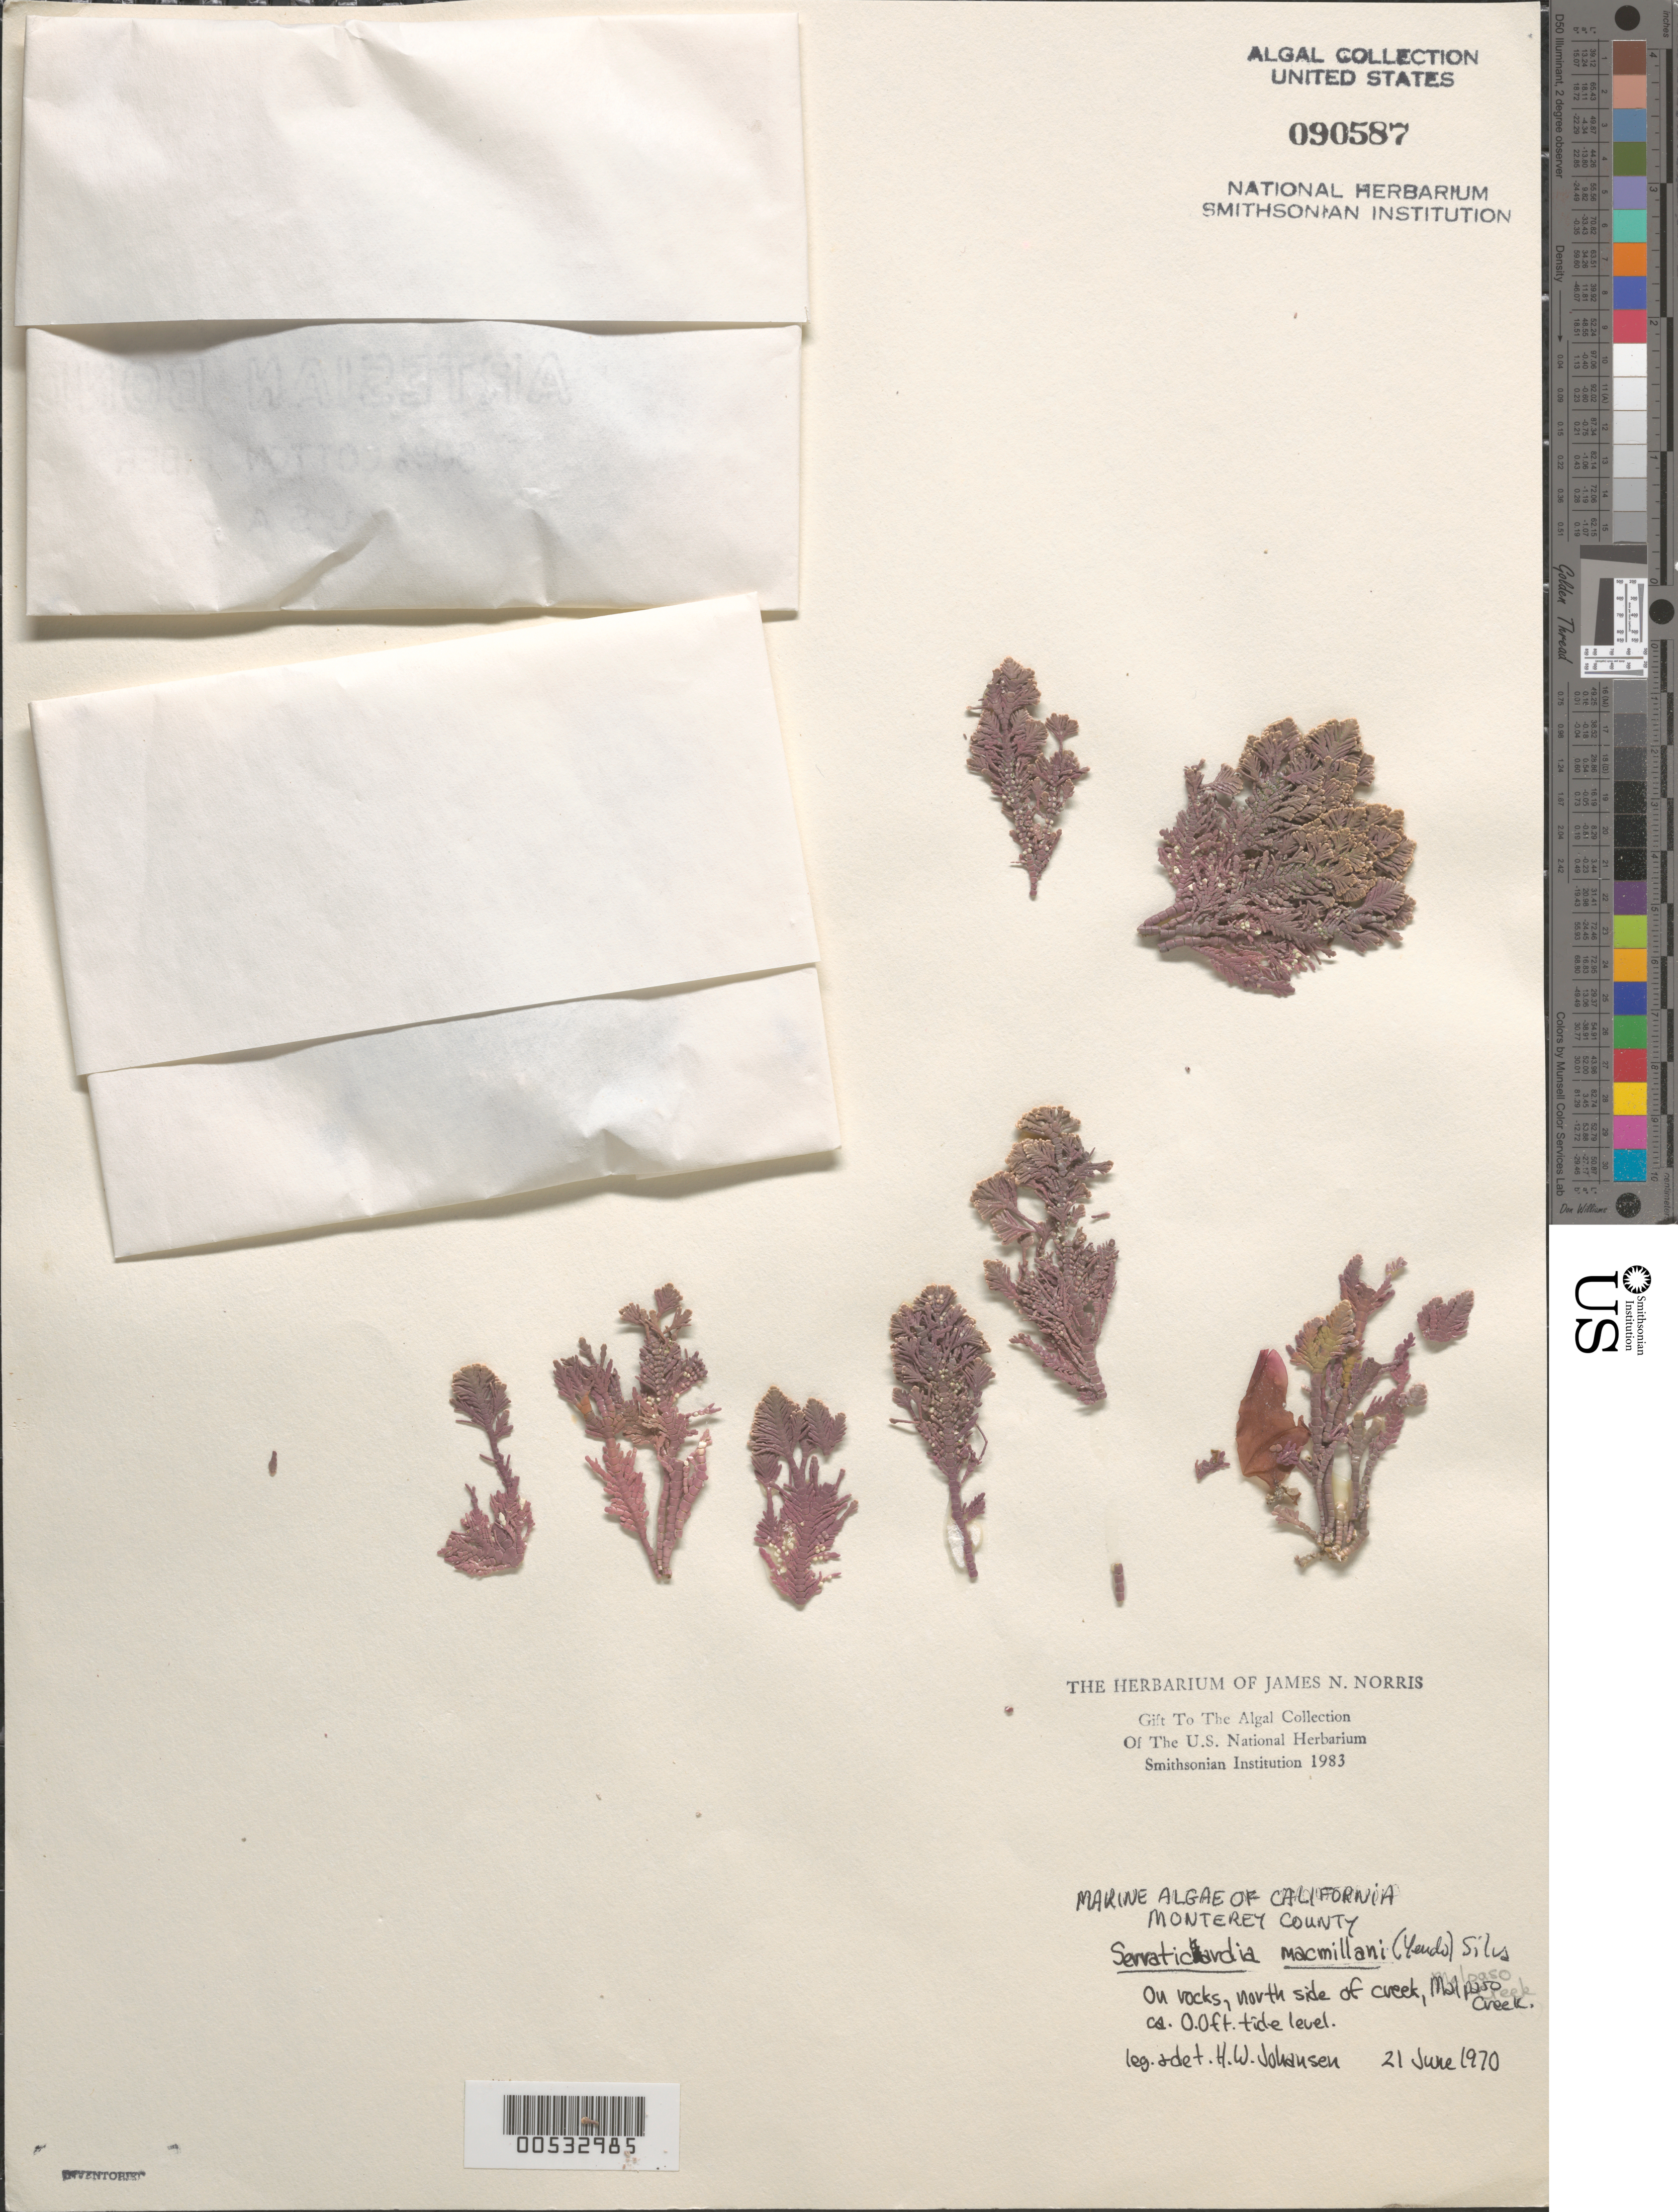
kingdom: Plantae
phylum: Rhodophyta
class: Florideophyceae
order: Corallinales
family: Corallinaceae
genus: Serraticardia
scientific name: Serraticardia macmillani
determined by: Johansen, H. W.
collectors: H. Johansen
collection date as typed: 21 Jun 1970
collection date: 1970-06-21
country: United States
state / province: California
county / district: Monterey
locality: Malpaso Creek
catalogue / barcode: US 90587